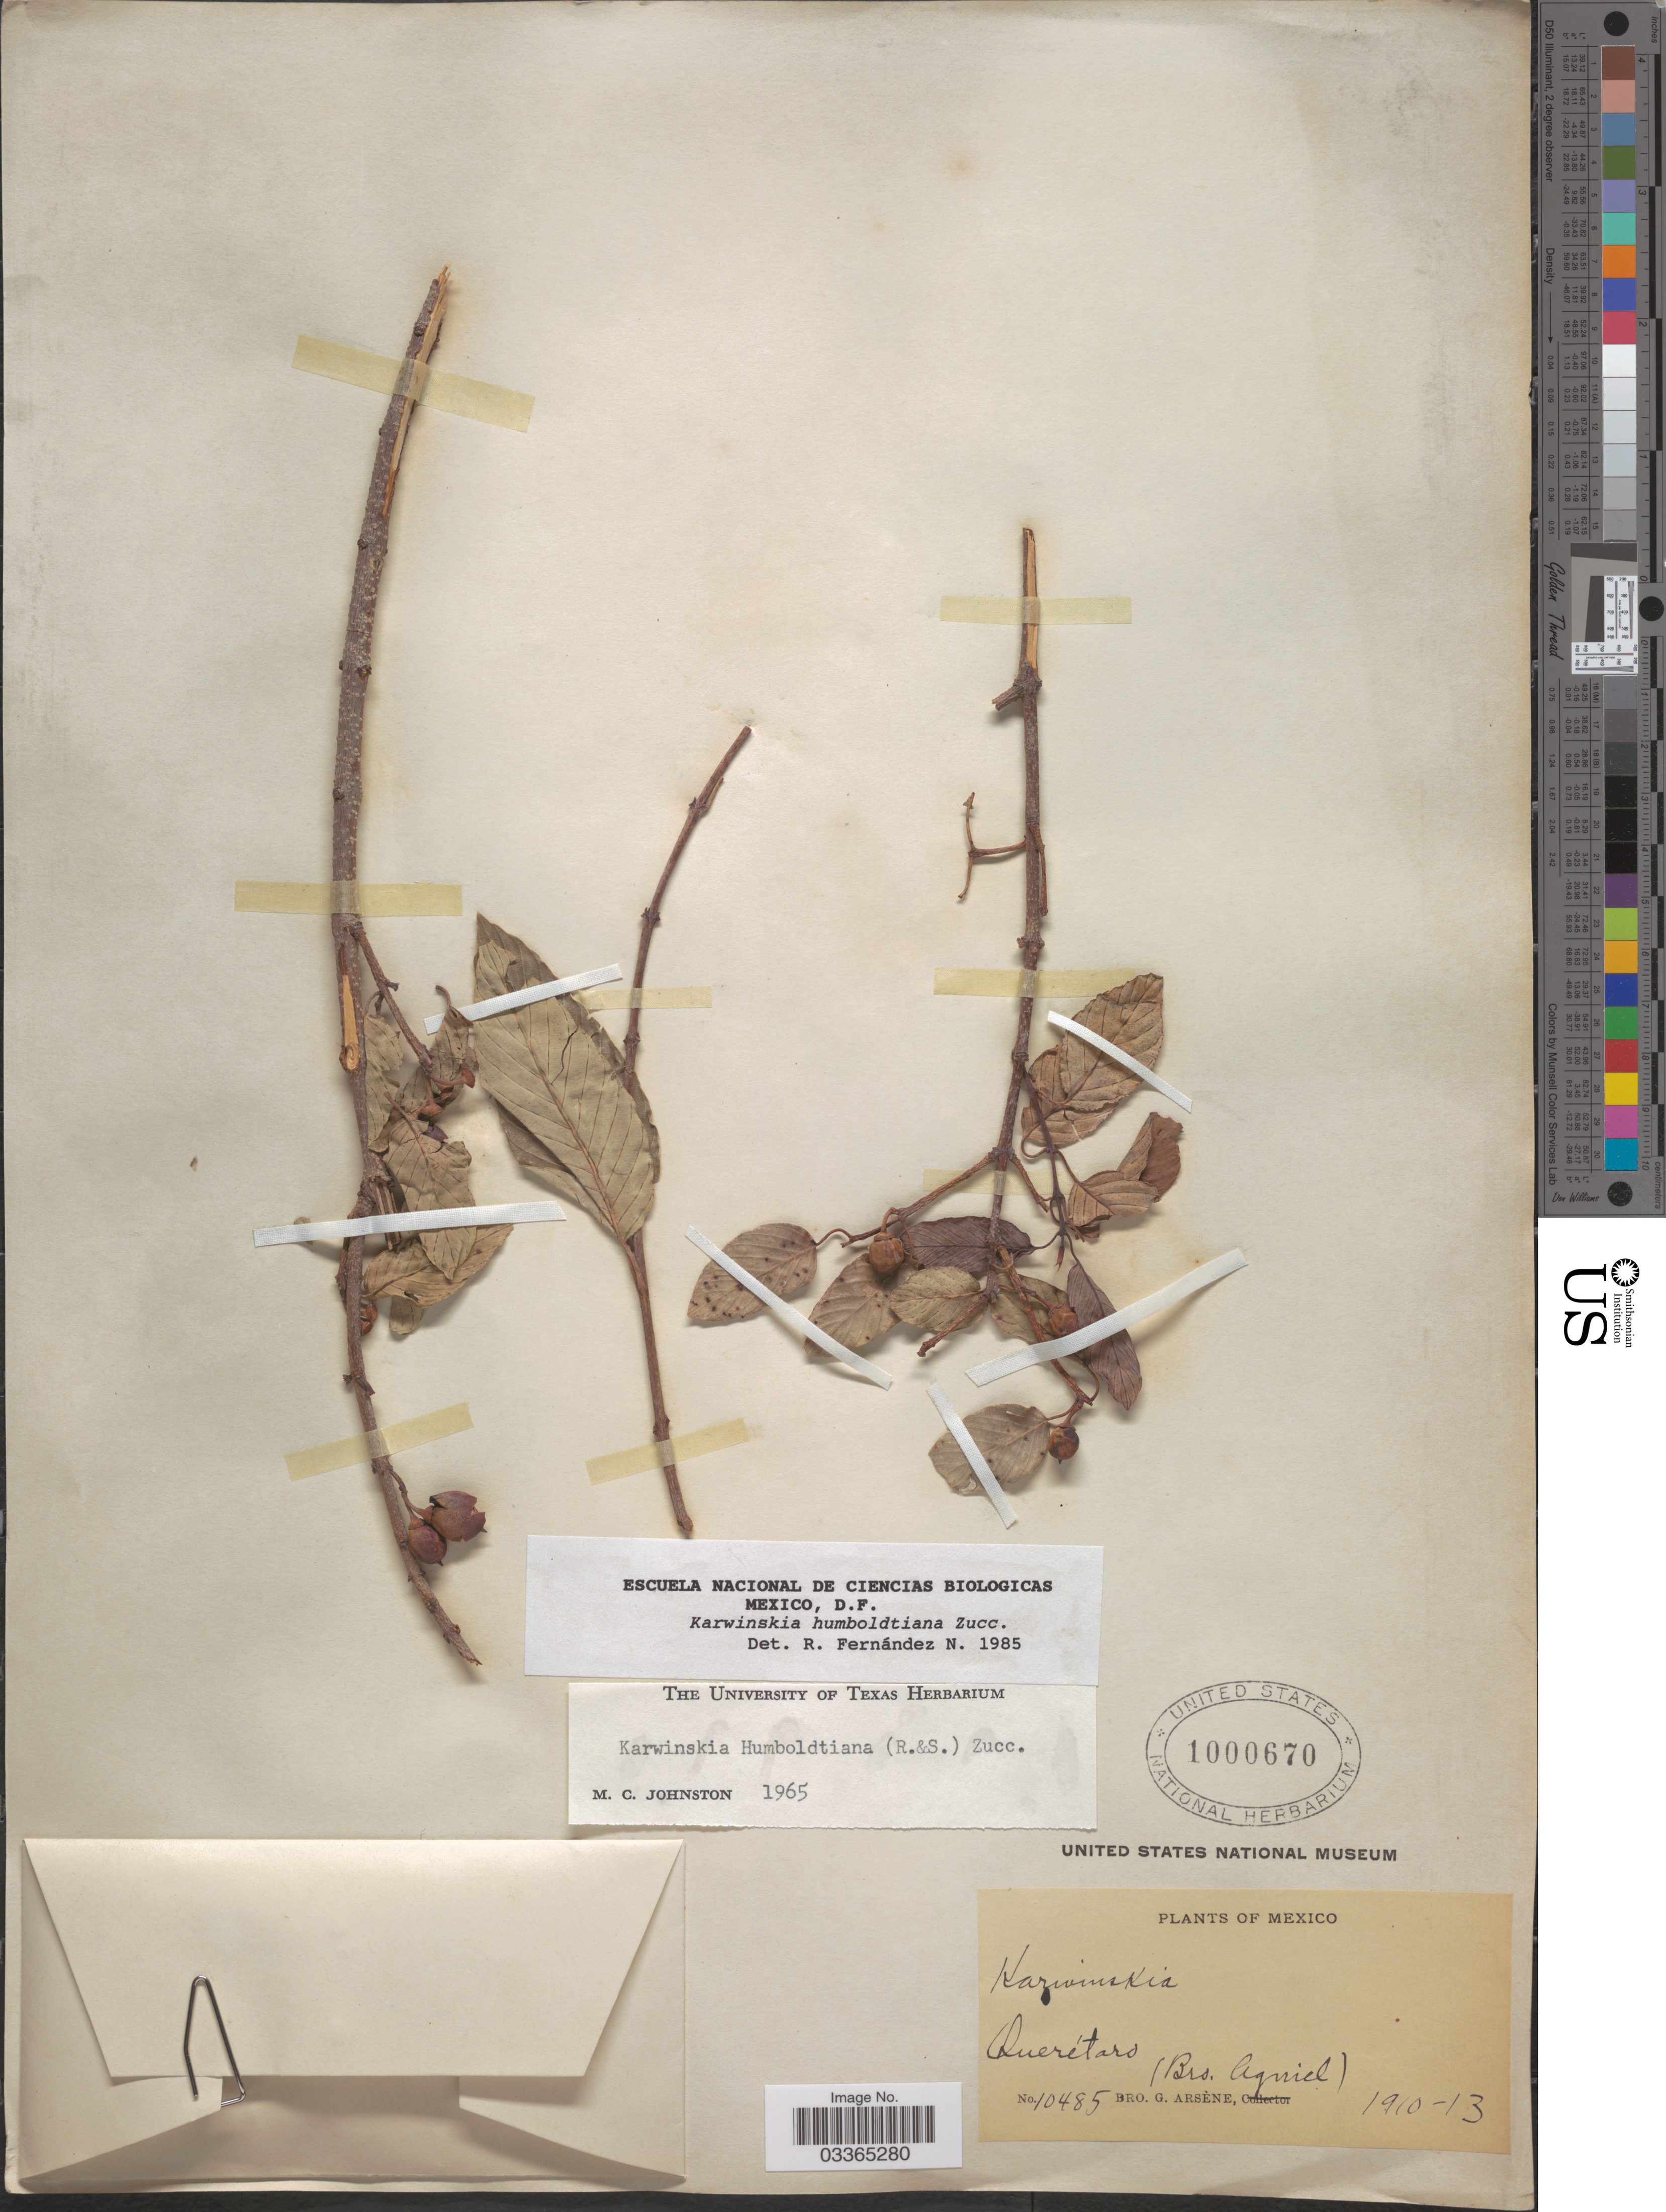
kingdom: Plantae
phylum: Tracheophyta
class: Magnoliopsida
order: Rosales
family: Rhamnaceae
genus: Karwinskia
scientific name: Karwinskia humboldtiana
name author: (Schult.) Zucc.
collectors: Bro. G. Arsène & Bro. Agniel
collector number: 10485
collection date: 1910/1913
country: Mexico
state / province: Querétaro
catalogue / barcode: US 1000670